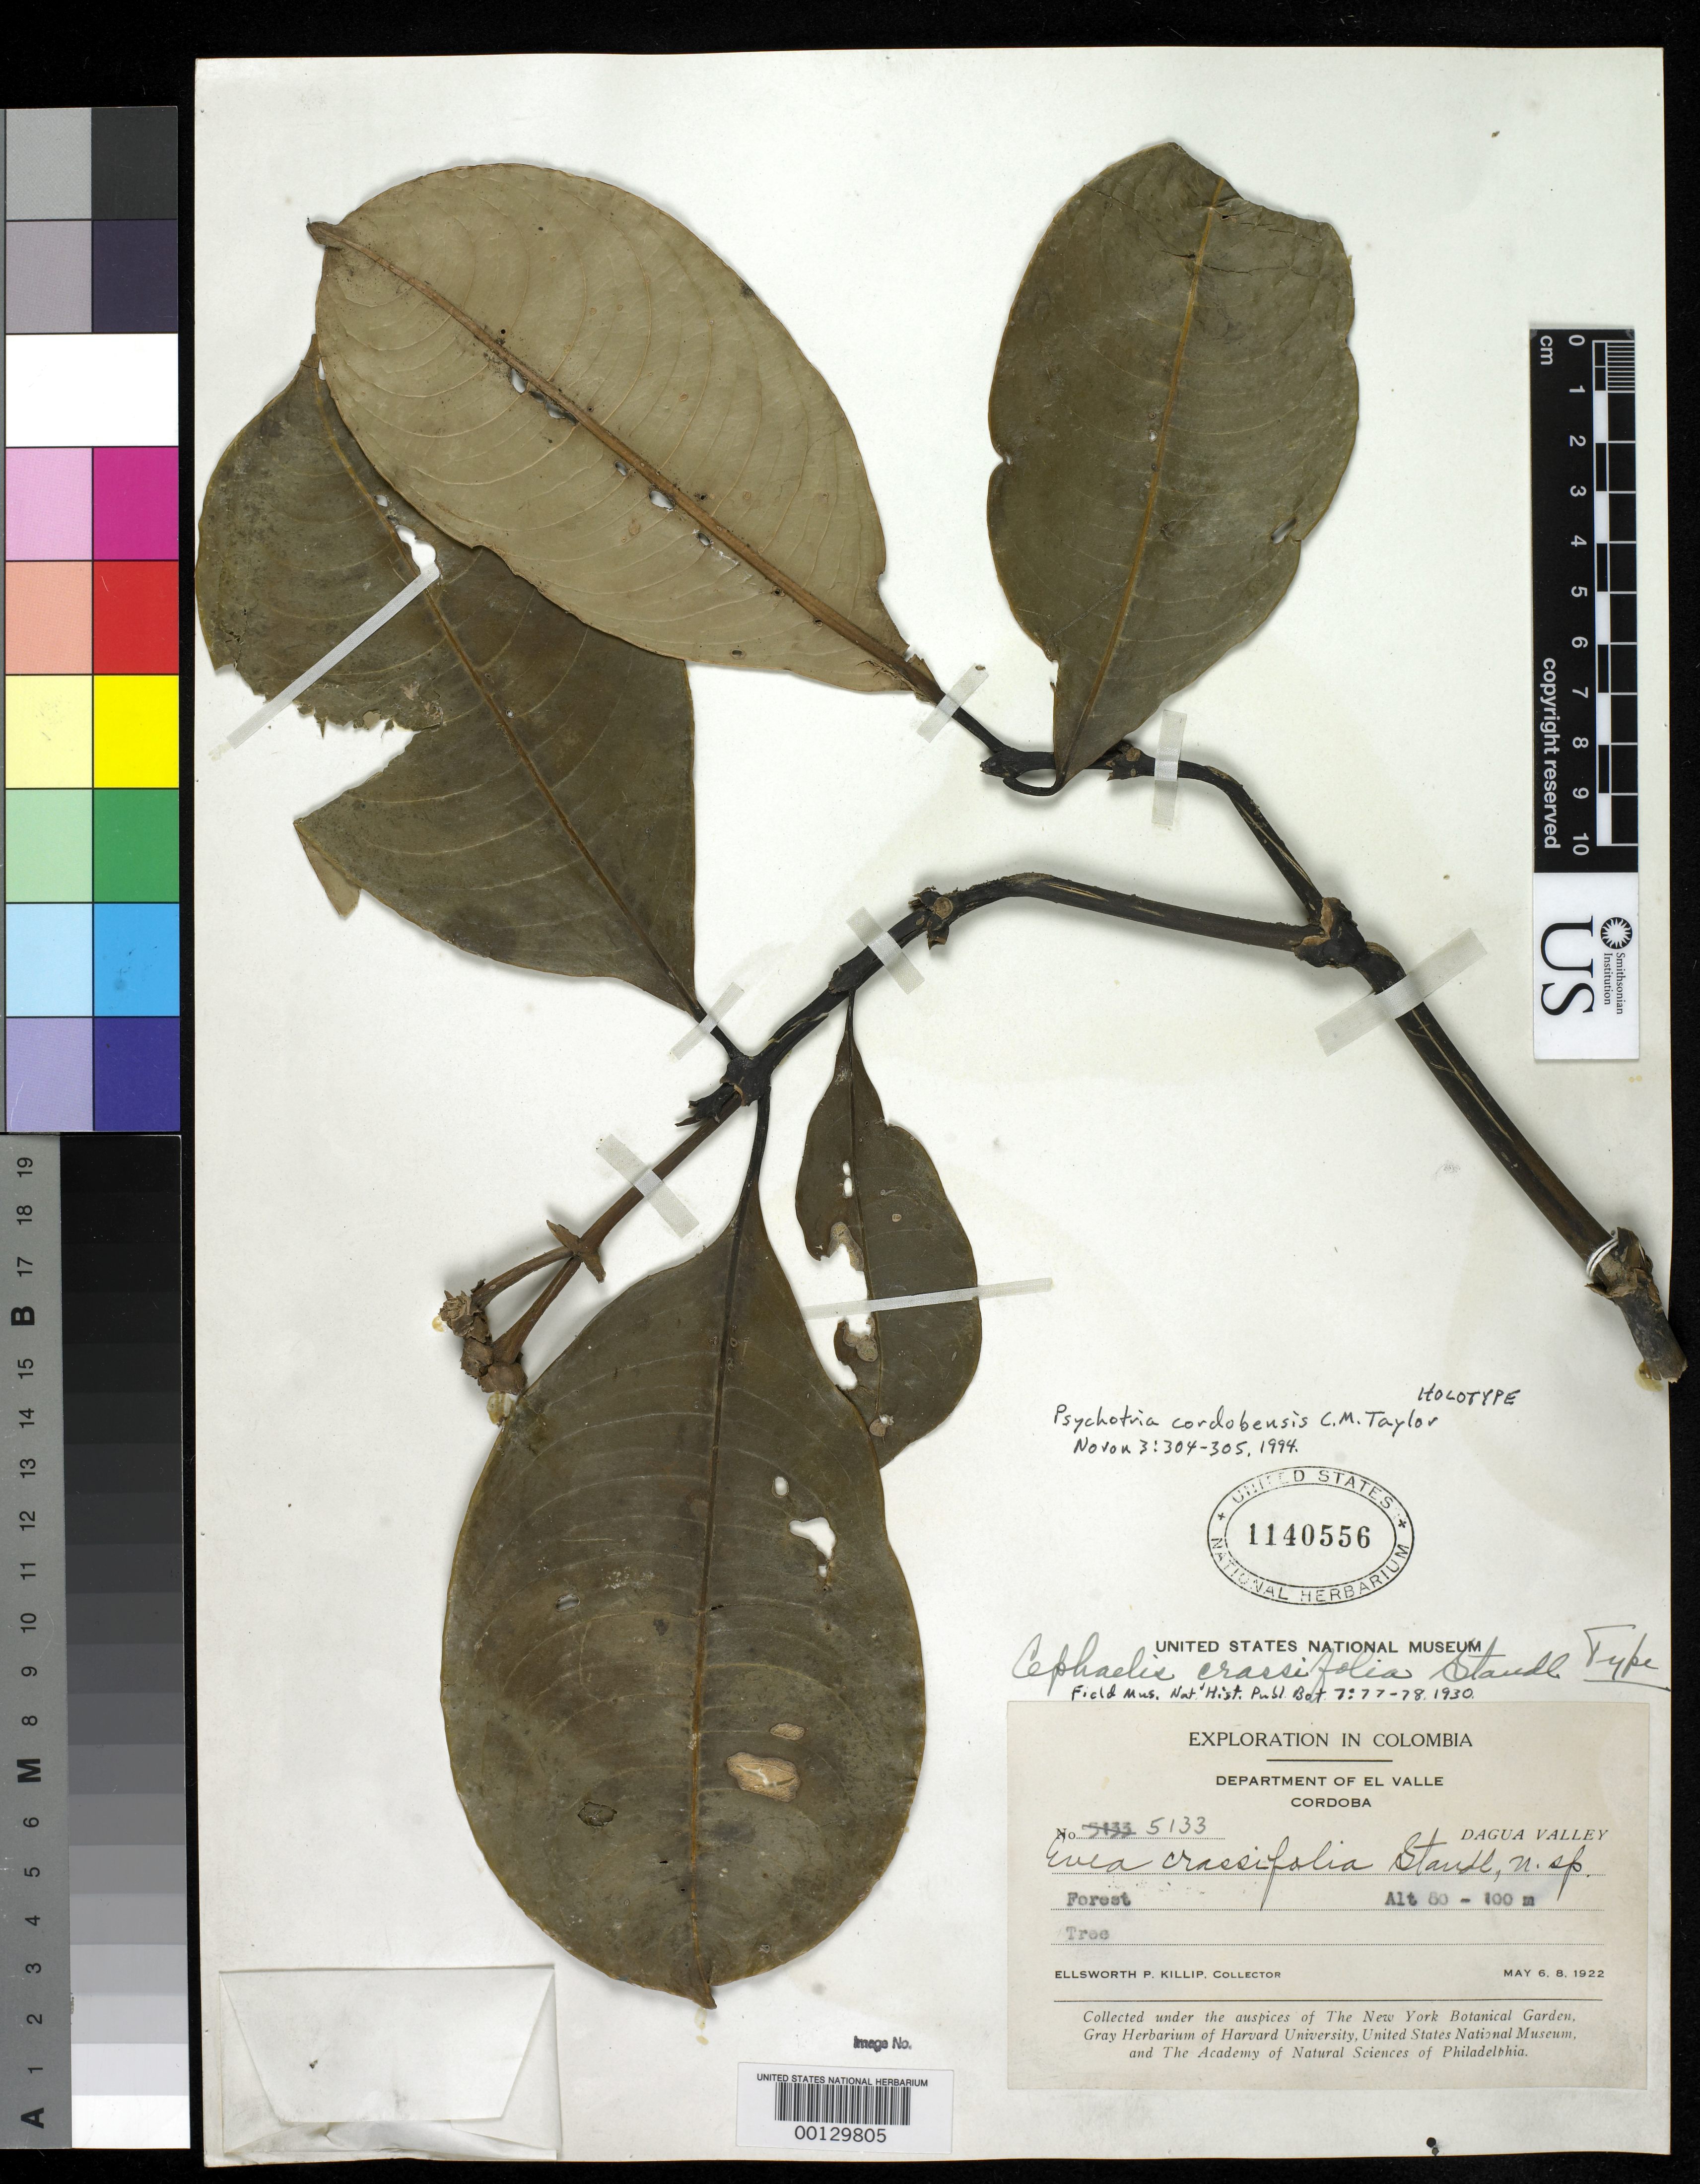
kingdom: Plantae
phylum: Tracheophyta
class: Magnoliopsida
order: Gentianales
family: Rubiaceae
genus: Cephaelis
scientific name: Cephaelis crassifolia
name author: Standl.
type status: Holotype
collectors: E. P. Killip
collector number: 5133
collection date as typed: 06 May 1922 to 08 May 1922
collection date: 1922-05-06/1922-05-08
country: Colombia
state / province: Valle del Cauca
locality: Cordoba.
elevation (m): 80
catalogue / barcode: US 1140556-2